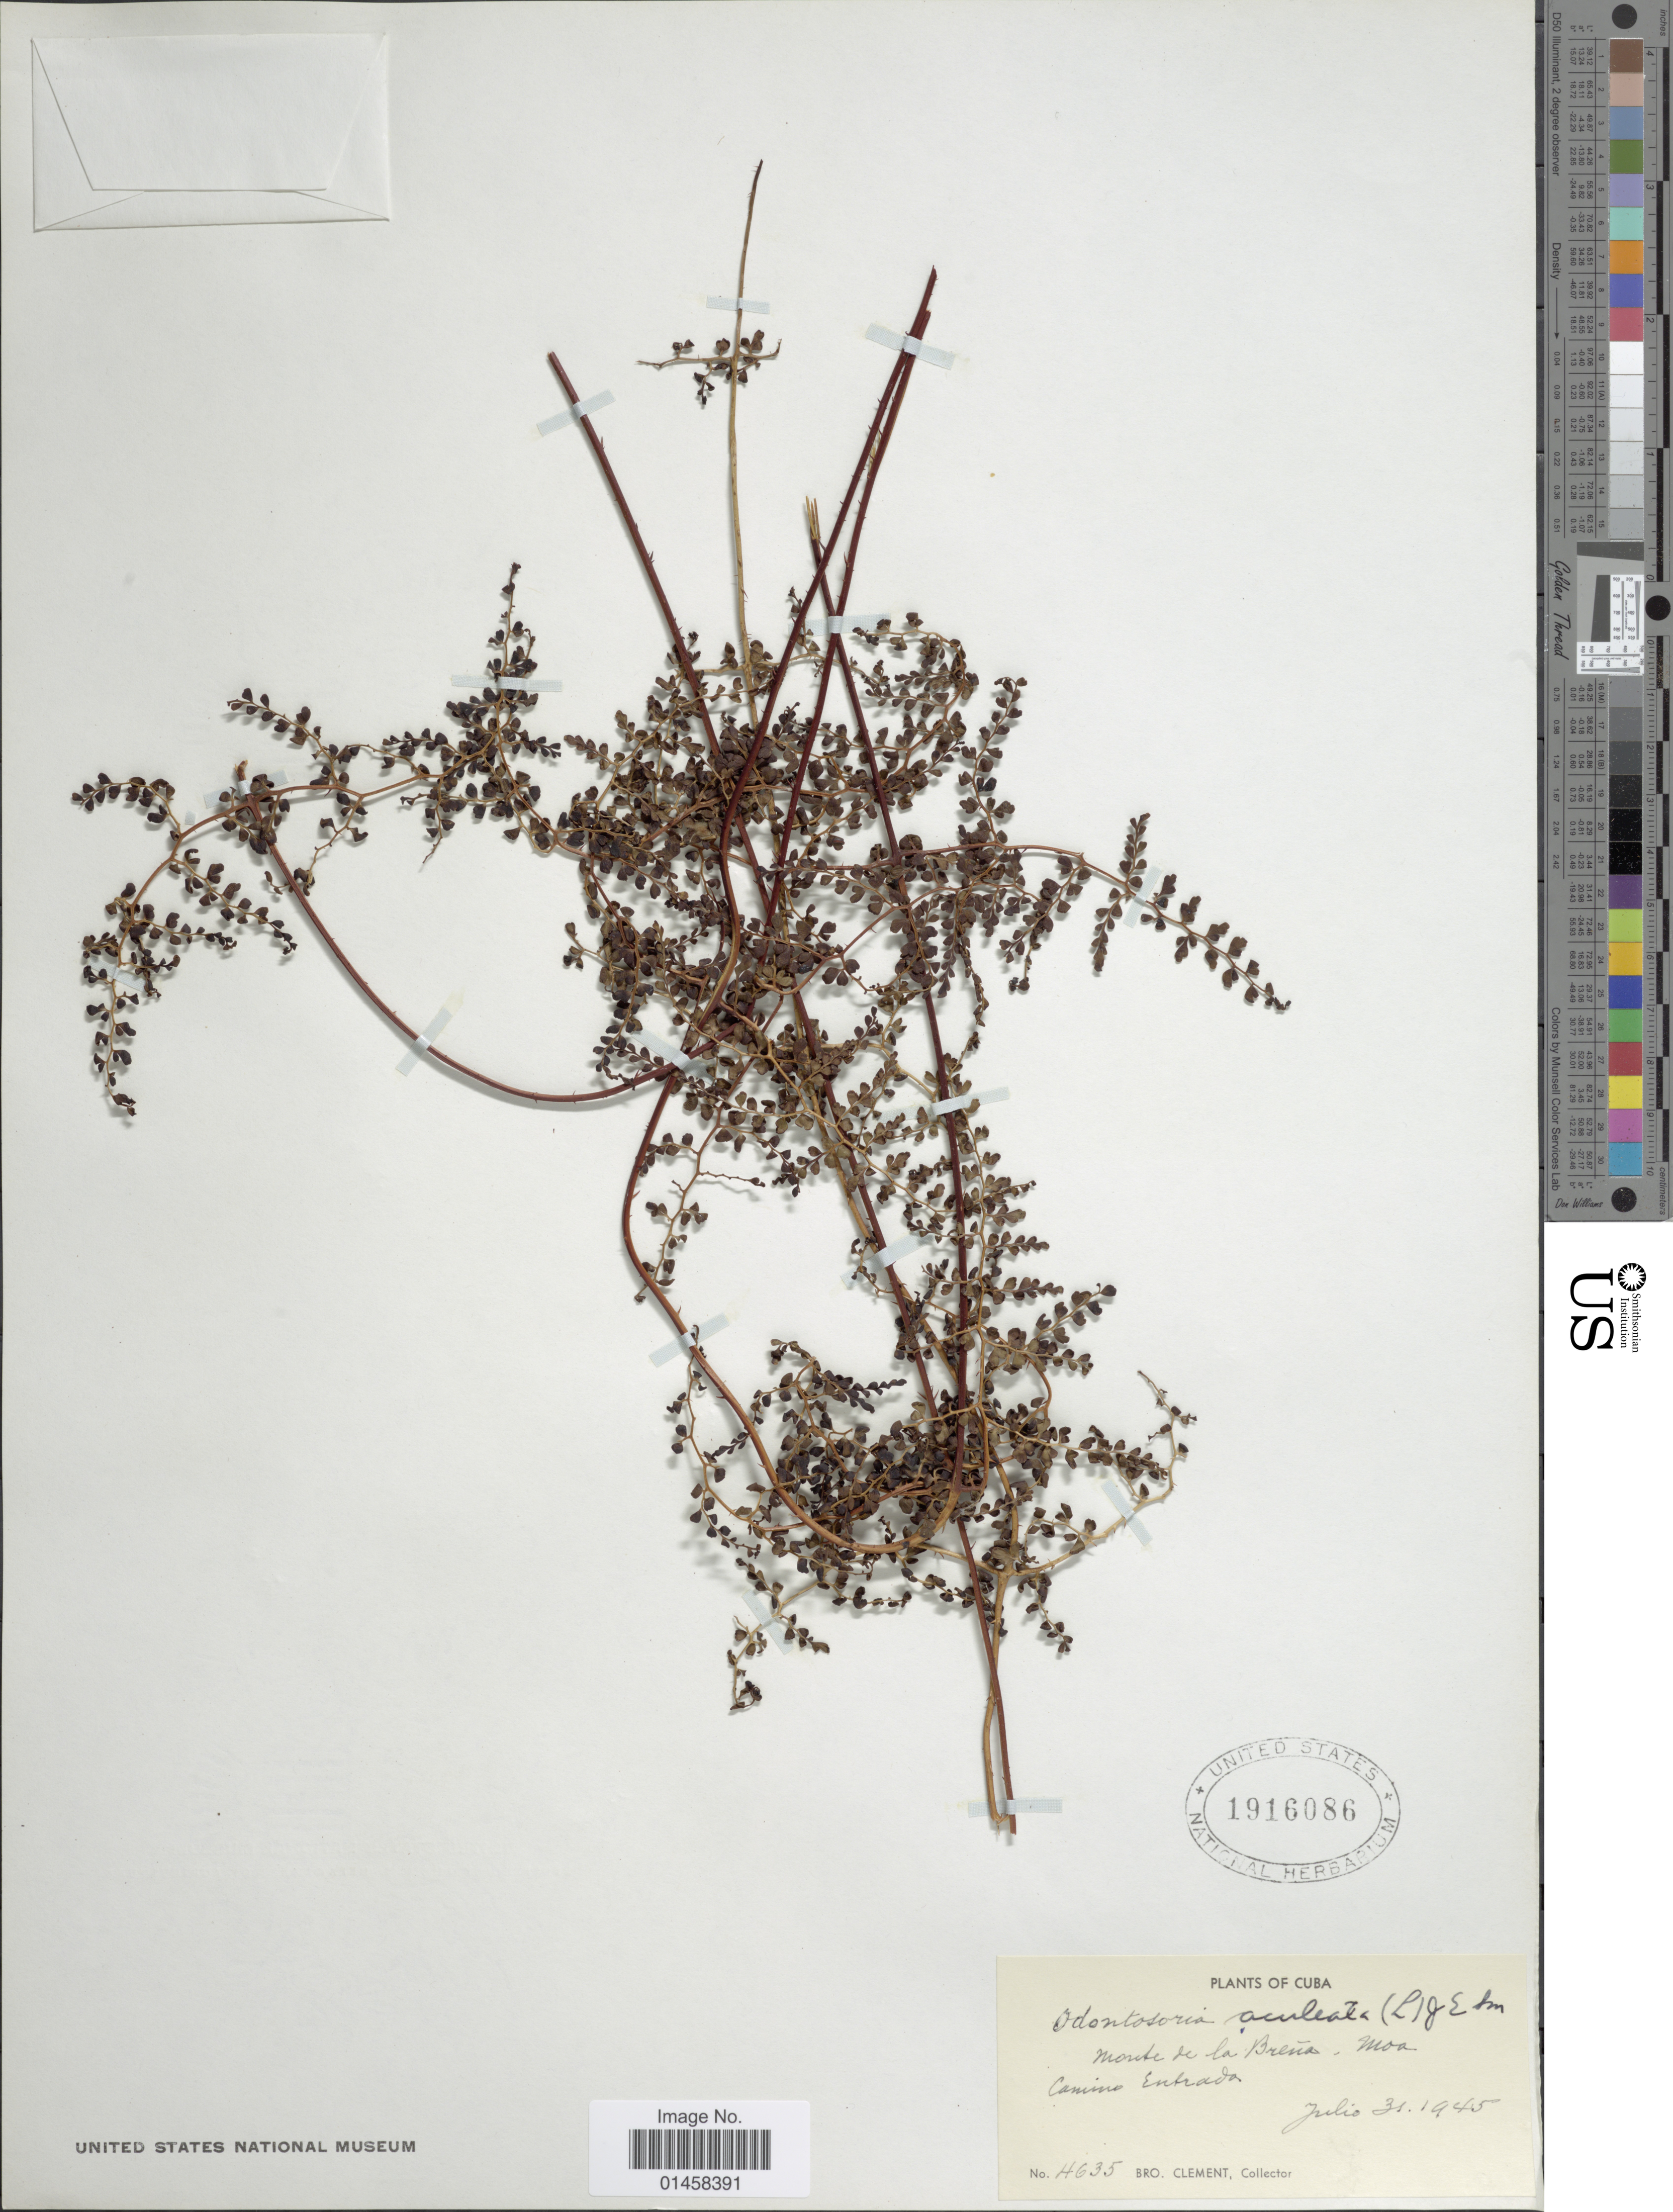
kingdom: Plantae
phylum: Tracheophyta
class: Polypodiopsida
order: Polypodiales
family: Lindsaeaceae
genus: Odontosoria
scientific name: Odontosoria aculeata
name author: (L.) J. Sm.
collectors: B. Clement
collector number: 4635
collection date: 1945-07-31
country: Cuba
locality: Monte de la Brena, Moa, Camino Entrada.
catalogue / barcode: US 1916086